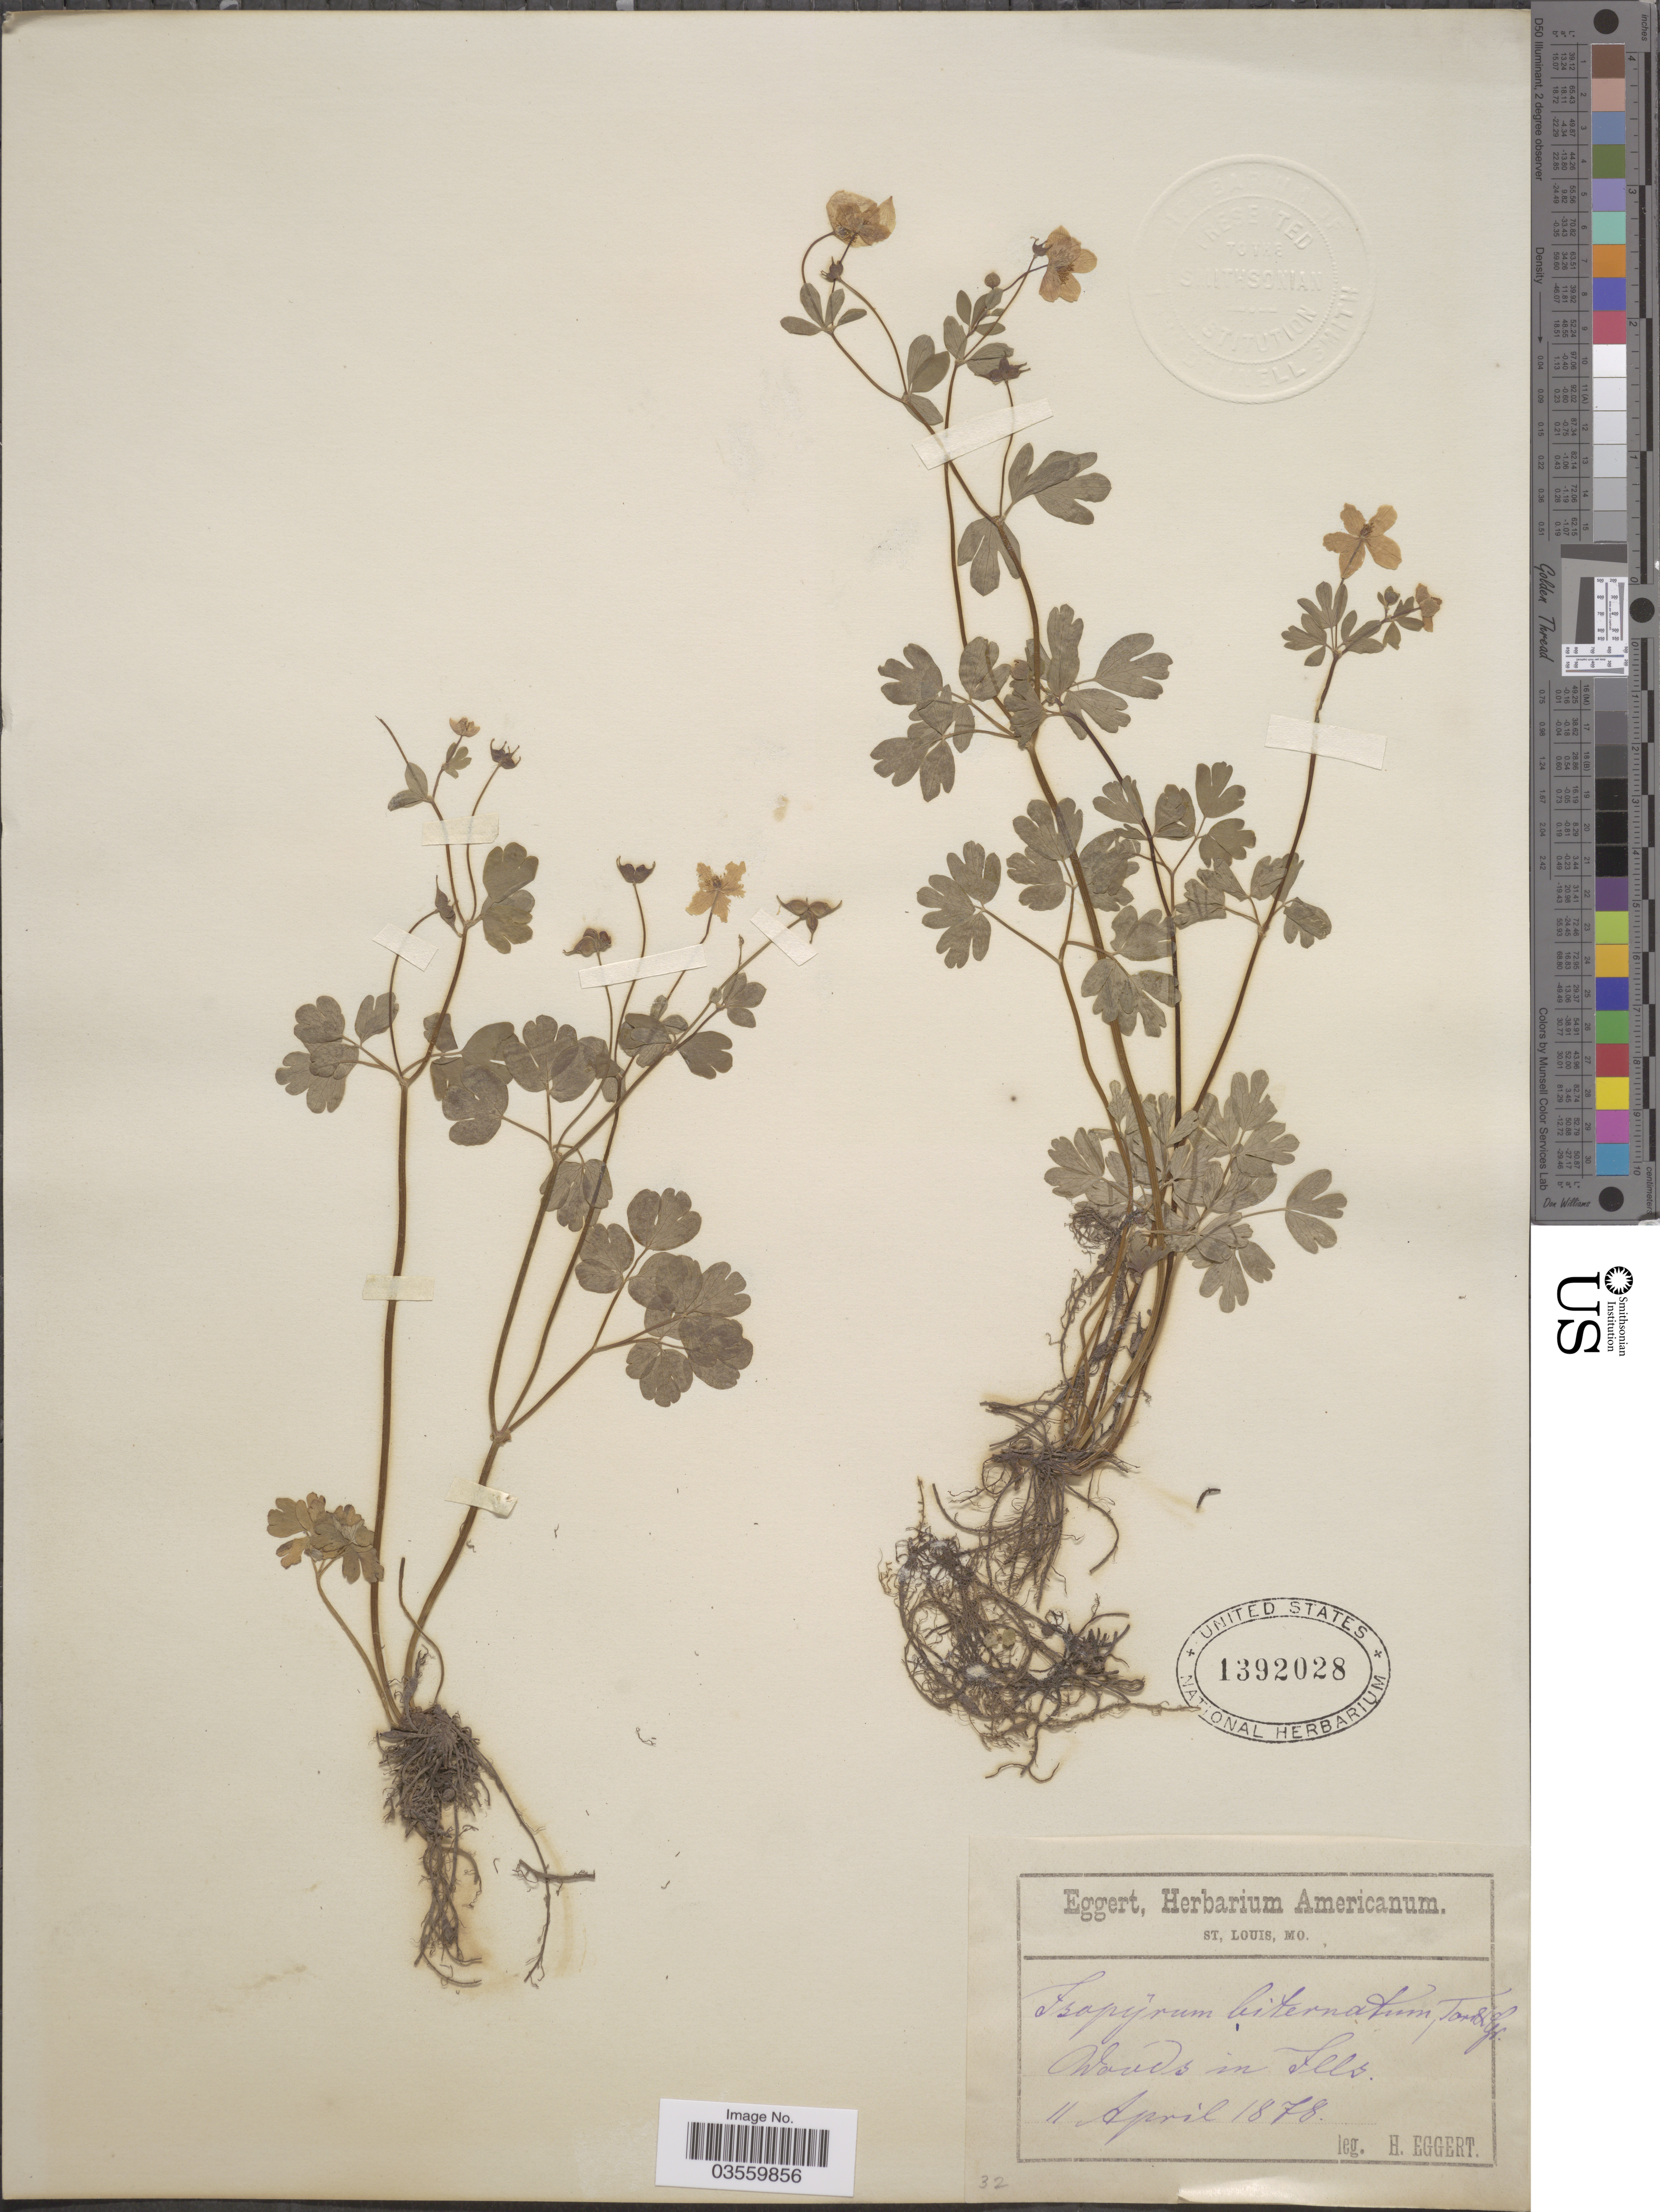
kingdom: Plantae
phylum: Tracheophyta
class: Magnoliopsida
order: Ranunculales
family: Ranunculaceae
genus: Enemion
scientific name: Enemion biternatum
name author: (Torr. & A. Gray) Raf.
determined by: Strong, Mark T., (BOT), Smithsonian Institution - National Museum of Natural History (UNITED STATES)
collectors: H. Eggert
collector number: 32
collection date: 1878-04-11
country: United States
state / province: Illinois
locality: Woods in Ills.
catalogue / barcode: US 1392028